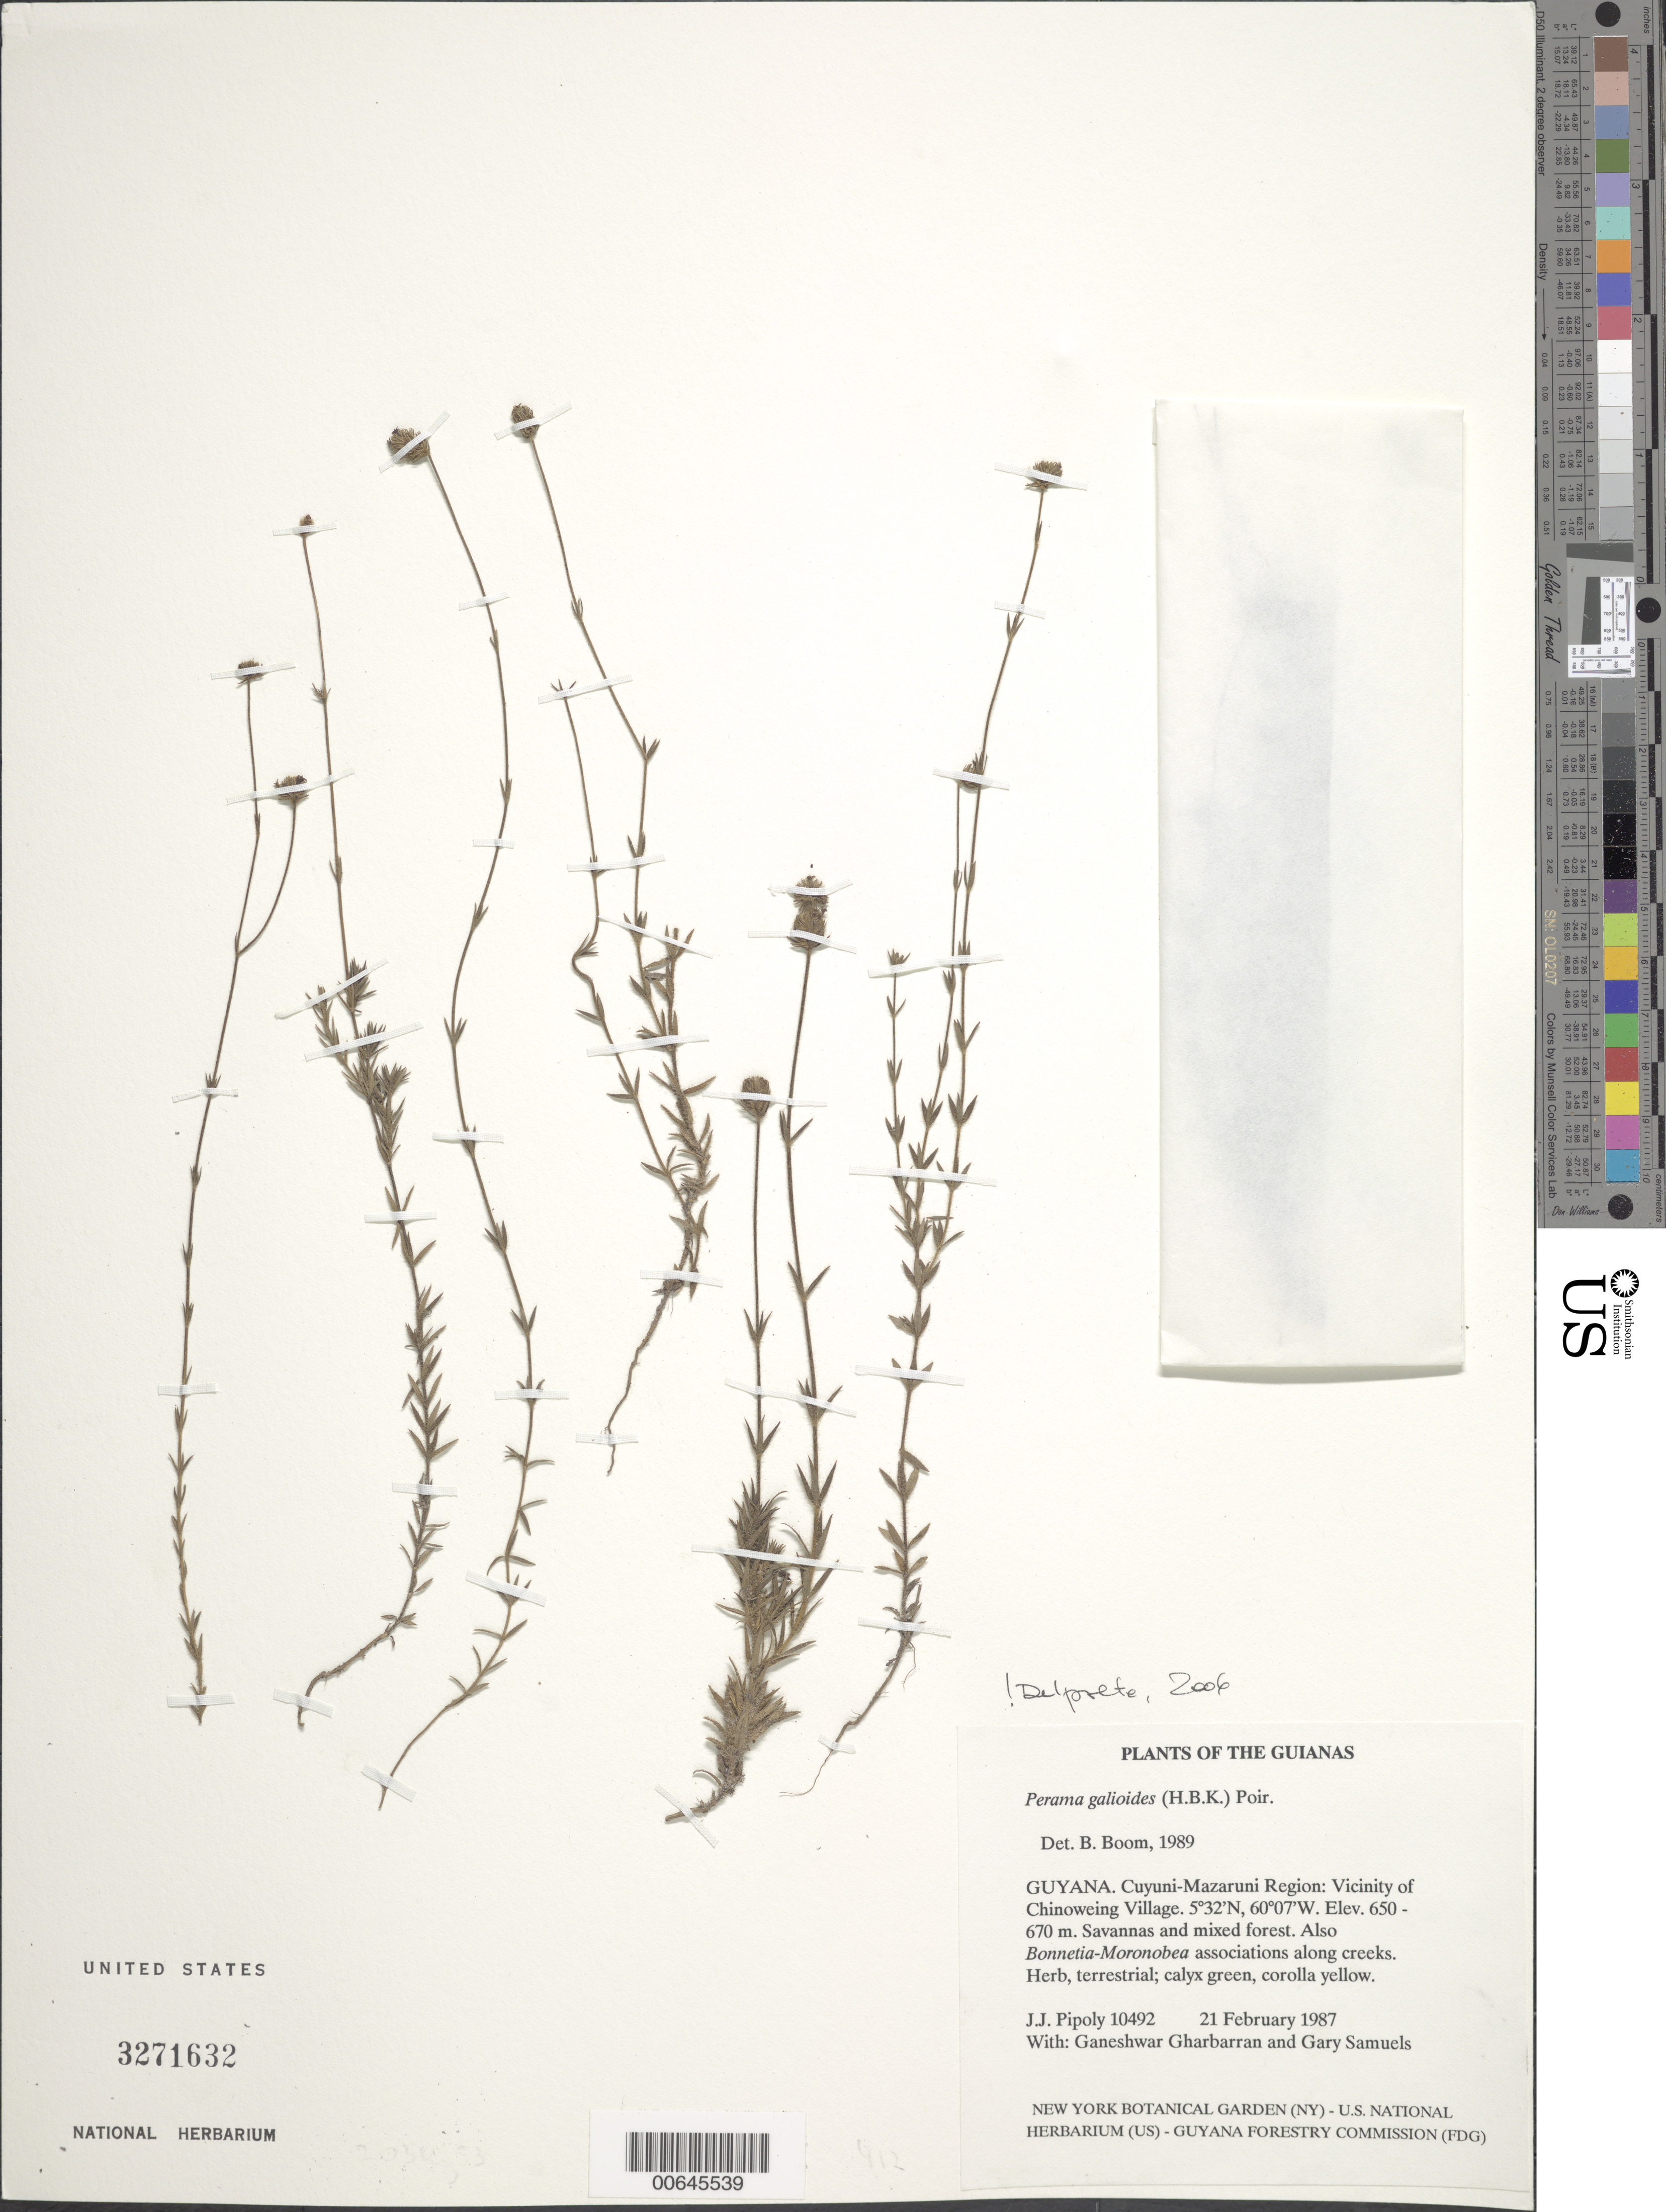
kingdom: Plantae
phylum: Tracheophyta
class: Magnoliopsida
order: Gentianales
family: Rubiaceae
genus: Perama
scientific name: Perama galioides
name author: (Kunth) Poir.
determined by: Delprete, P. G., Herb. de Guyane Cay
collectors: J. J. Pipoly, G. Gharbarran & G. Samuels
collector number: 10492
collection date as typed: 21 February 1987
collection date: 1987-02-21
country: Guyana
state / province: Cuyuni-Mazaruni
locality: Vicinity of Chinoweing Village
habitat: Savannas and mixed forest. Also Bonnetia-Moronobea associations along creeks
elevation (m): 650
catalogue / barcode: US 3271632